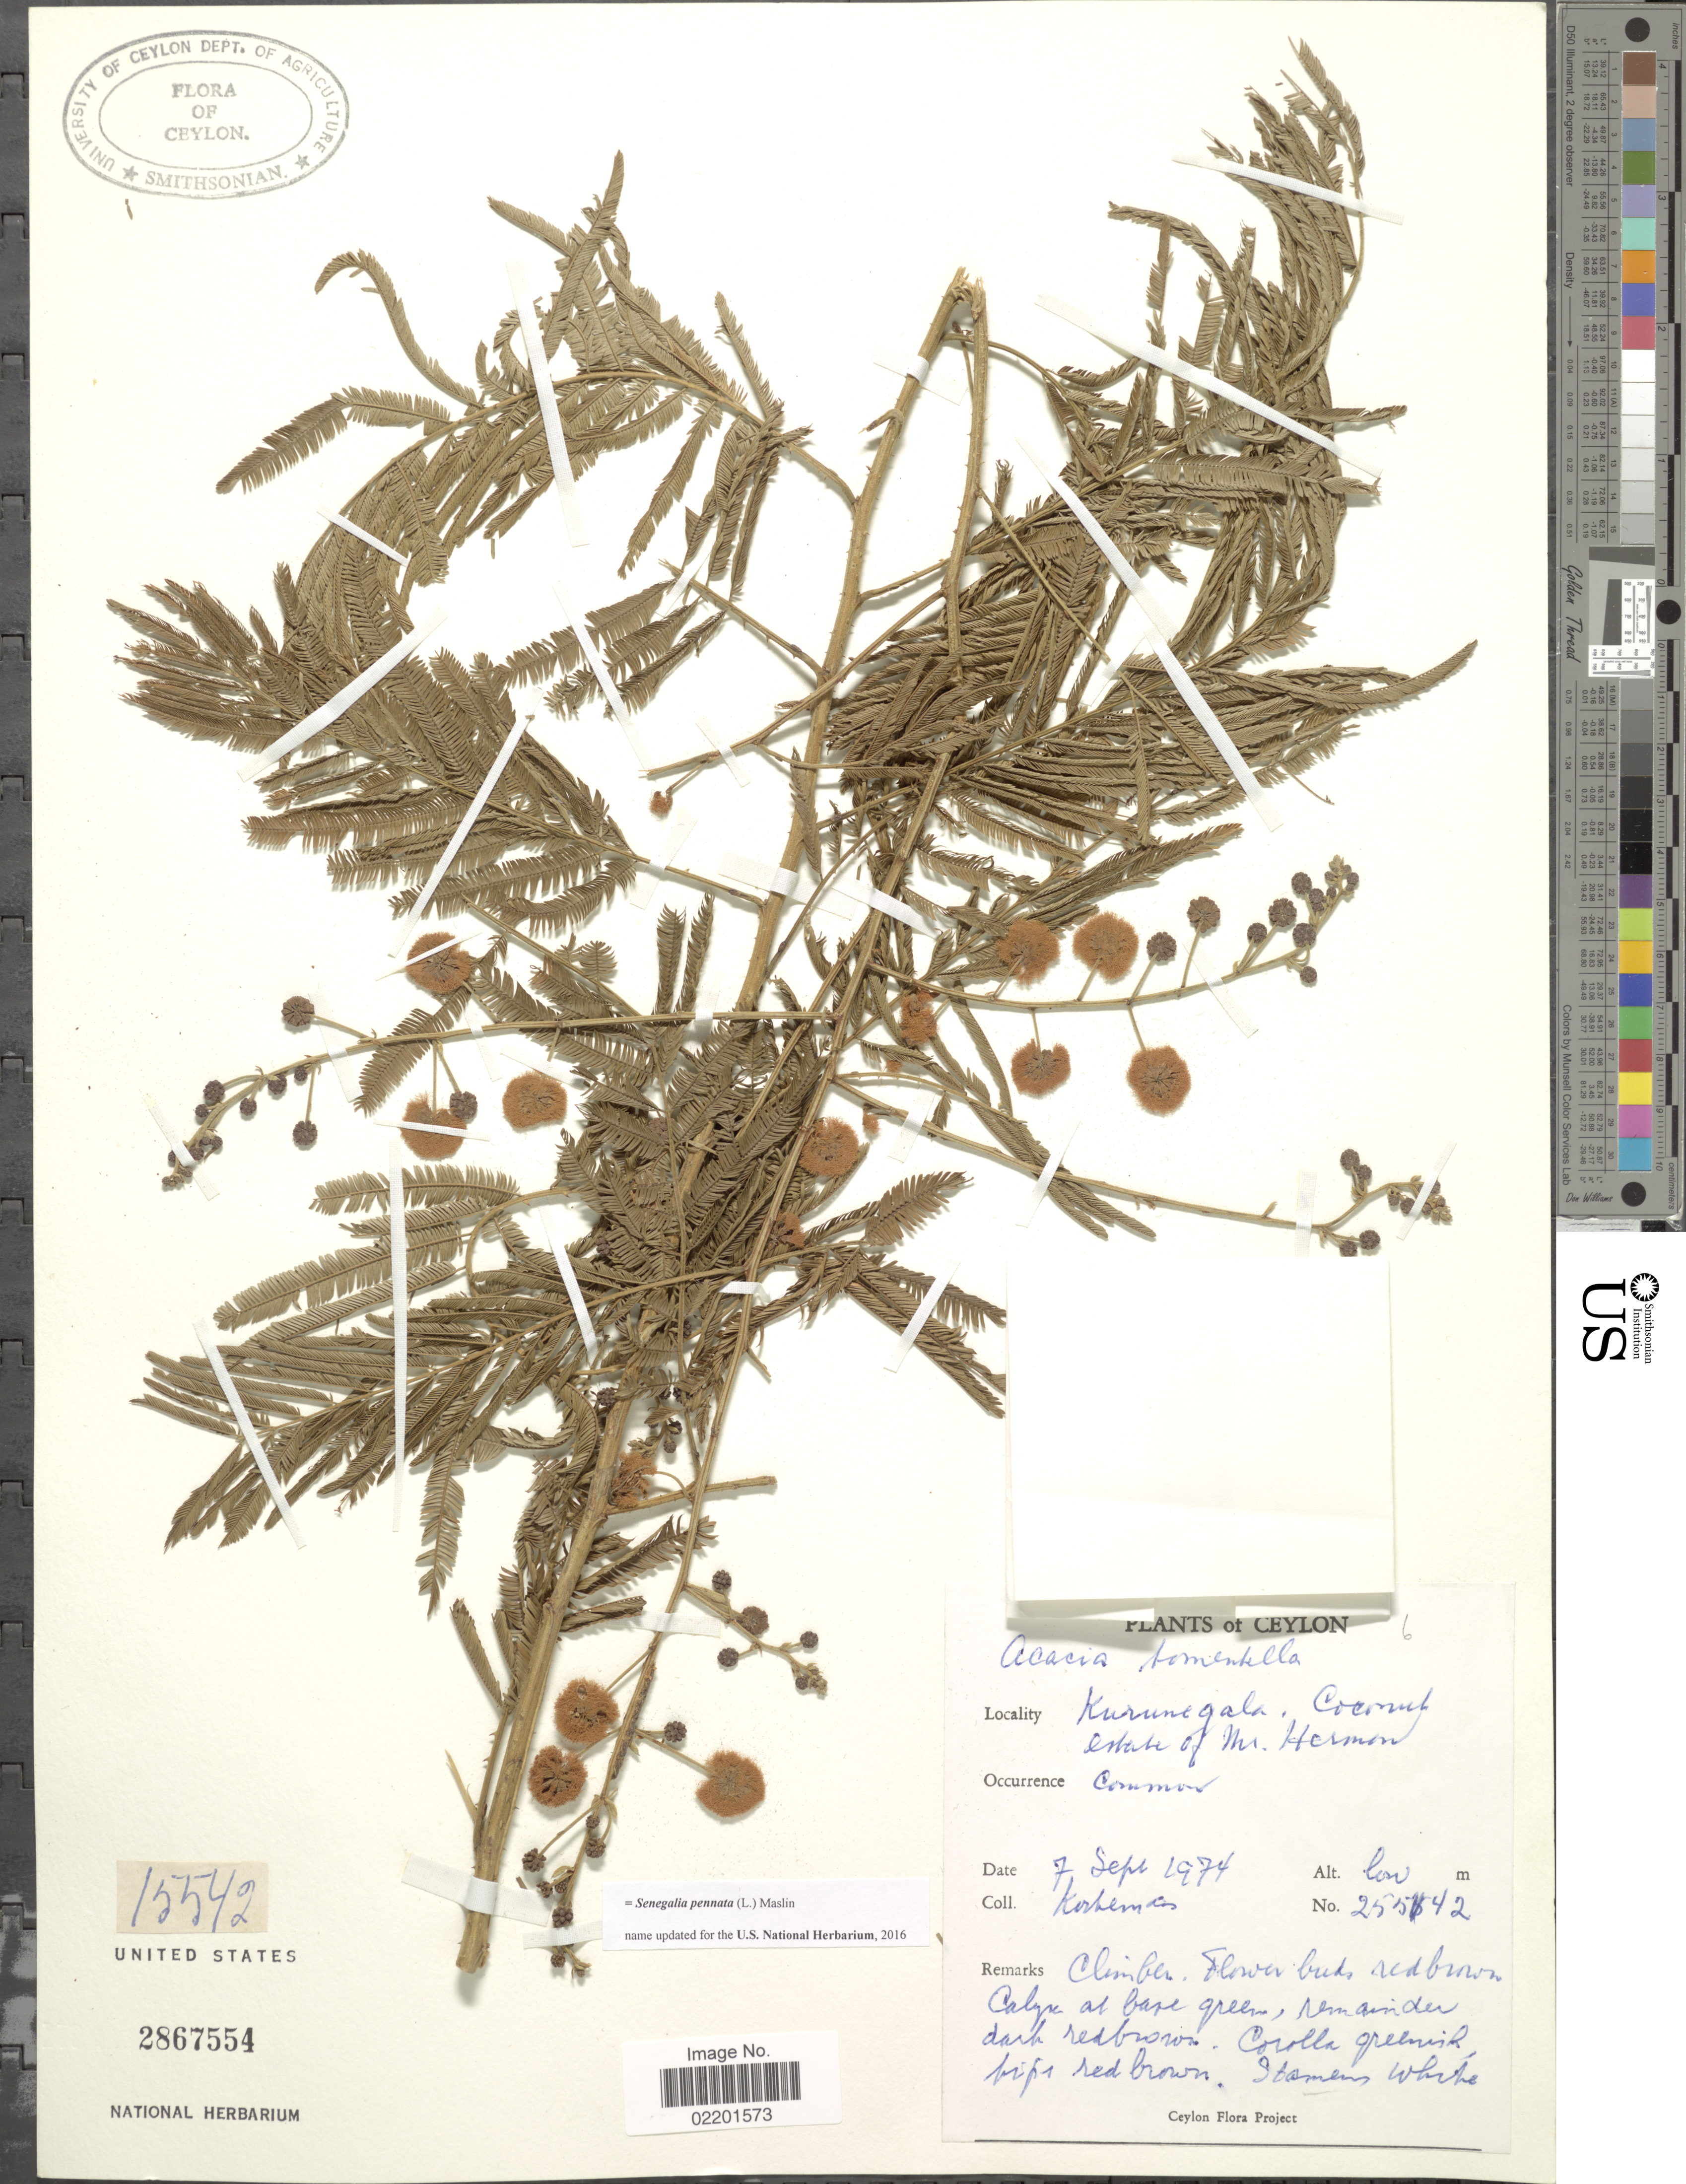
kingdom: Plantae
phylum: Tracheophyta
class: Magnoliopsida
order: Fabales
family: Fabaceae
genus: Senegalia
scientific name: Senegalia pennata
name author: (L.) Maslin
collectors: A. J. G. Kostermans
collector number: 255142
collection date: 1974-09-07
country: Sri Lanka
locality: Ceylon, Kurunegala, Cocnut [interpreted] estate of Mr. [interpreted] Hermon [interpreted].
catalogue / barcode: US 2867554